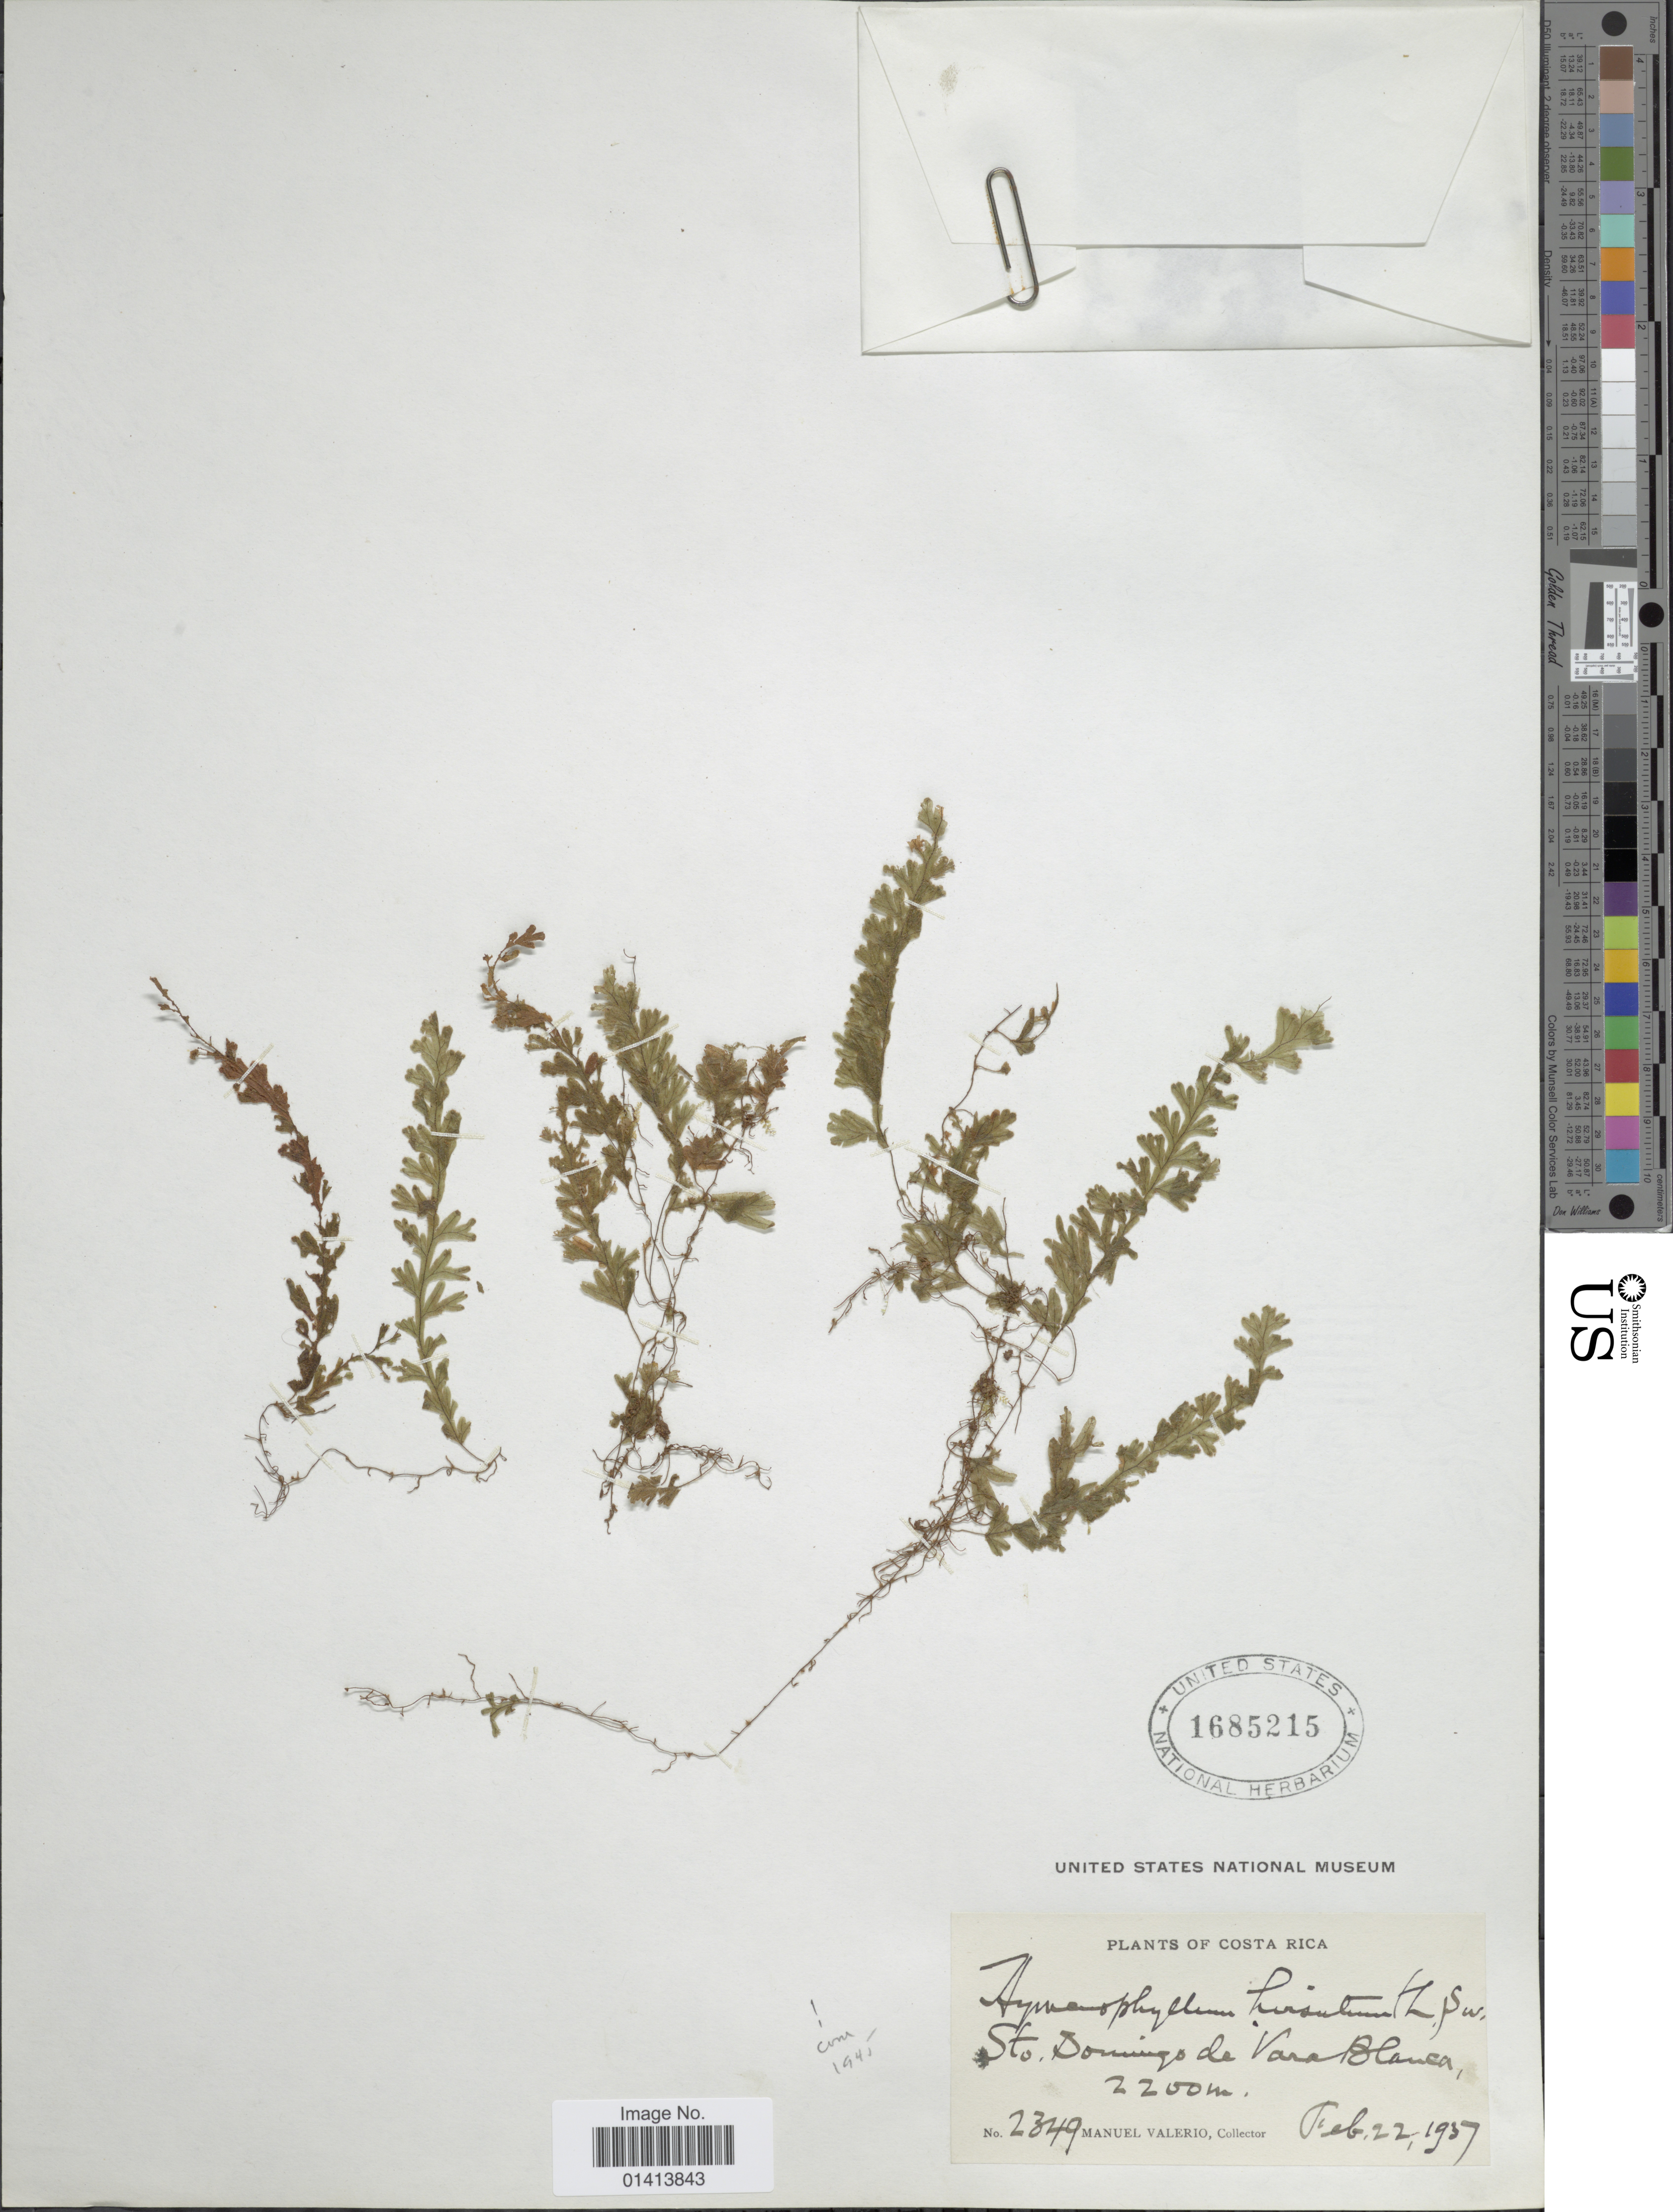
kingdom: Plantae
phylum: Tracheophyta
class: Polypodiopsida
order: Hymenophyllales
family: Hymenophyllaceae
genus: Hymenophyllum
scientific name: Hymenophyllum fragile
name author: (Hedw.) C.V. Morton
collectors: M. Valerio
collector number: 2349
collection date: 1937-02-22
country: Costa Rica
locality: Sto Domingo de Vaea Blanca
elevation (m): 2200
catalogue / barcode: US 1685215